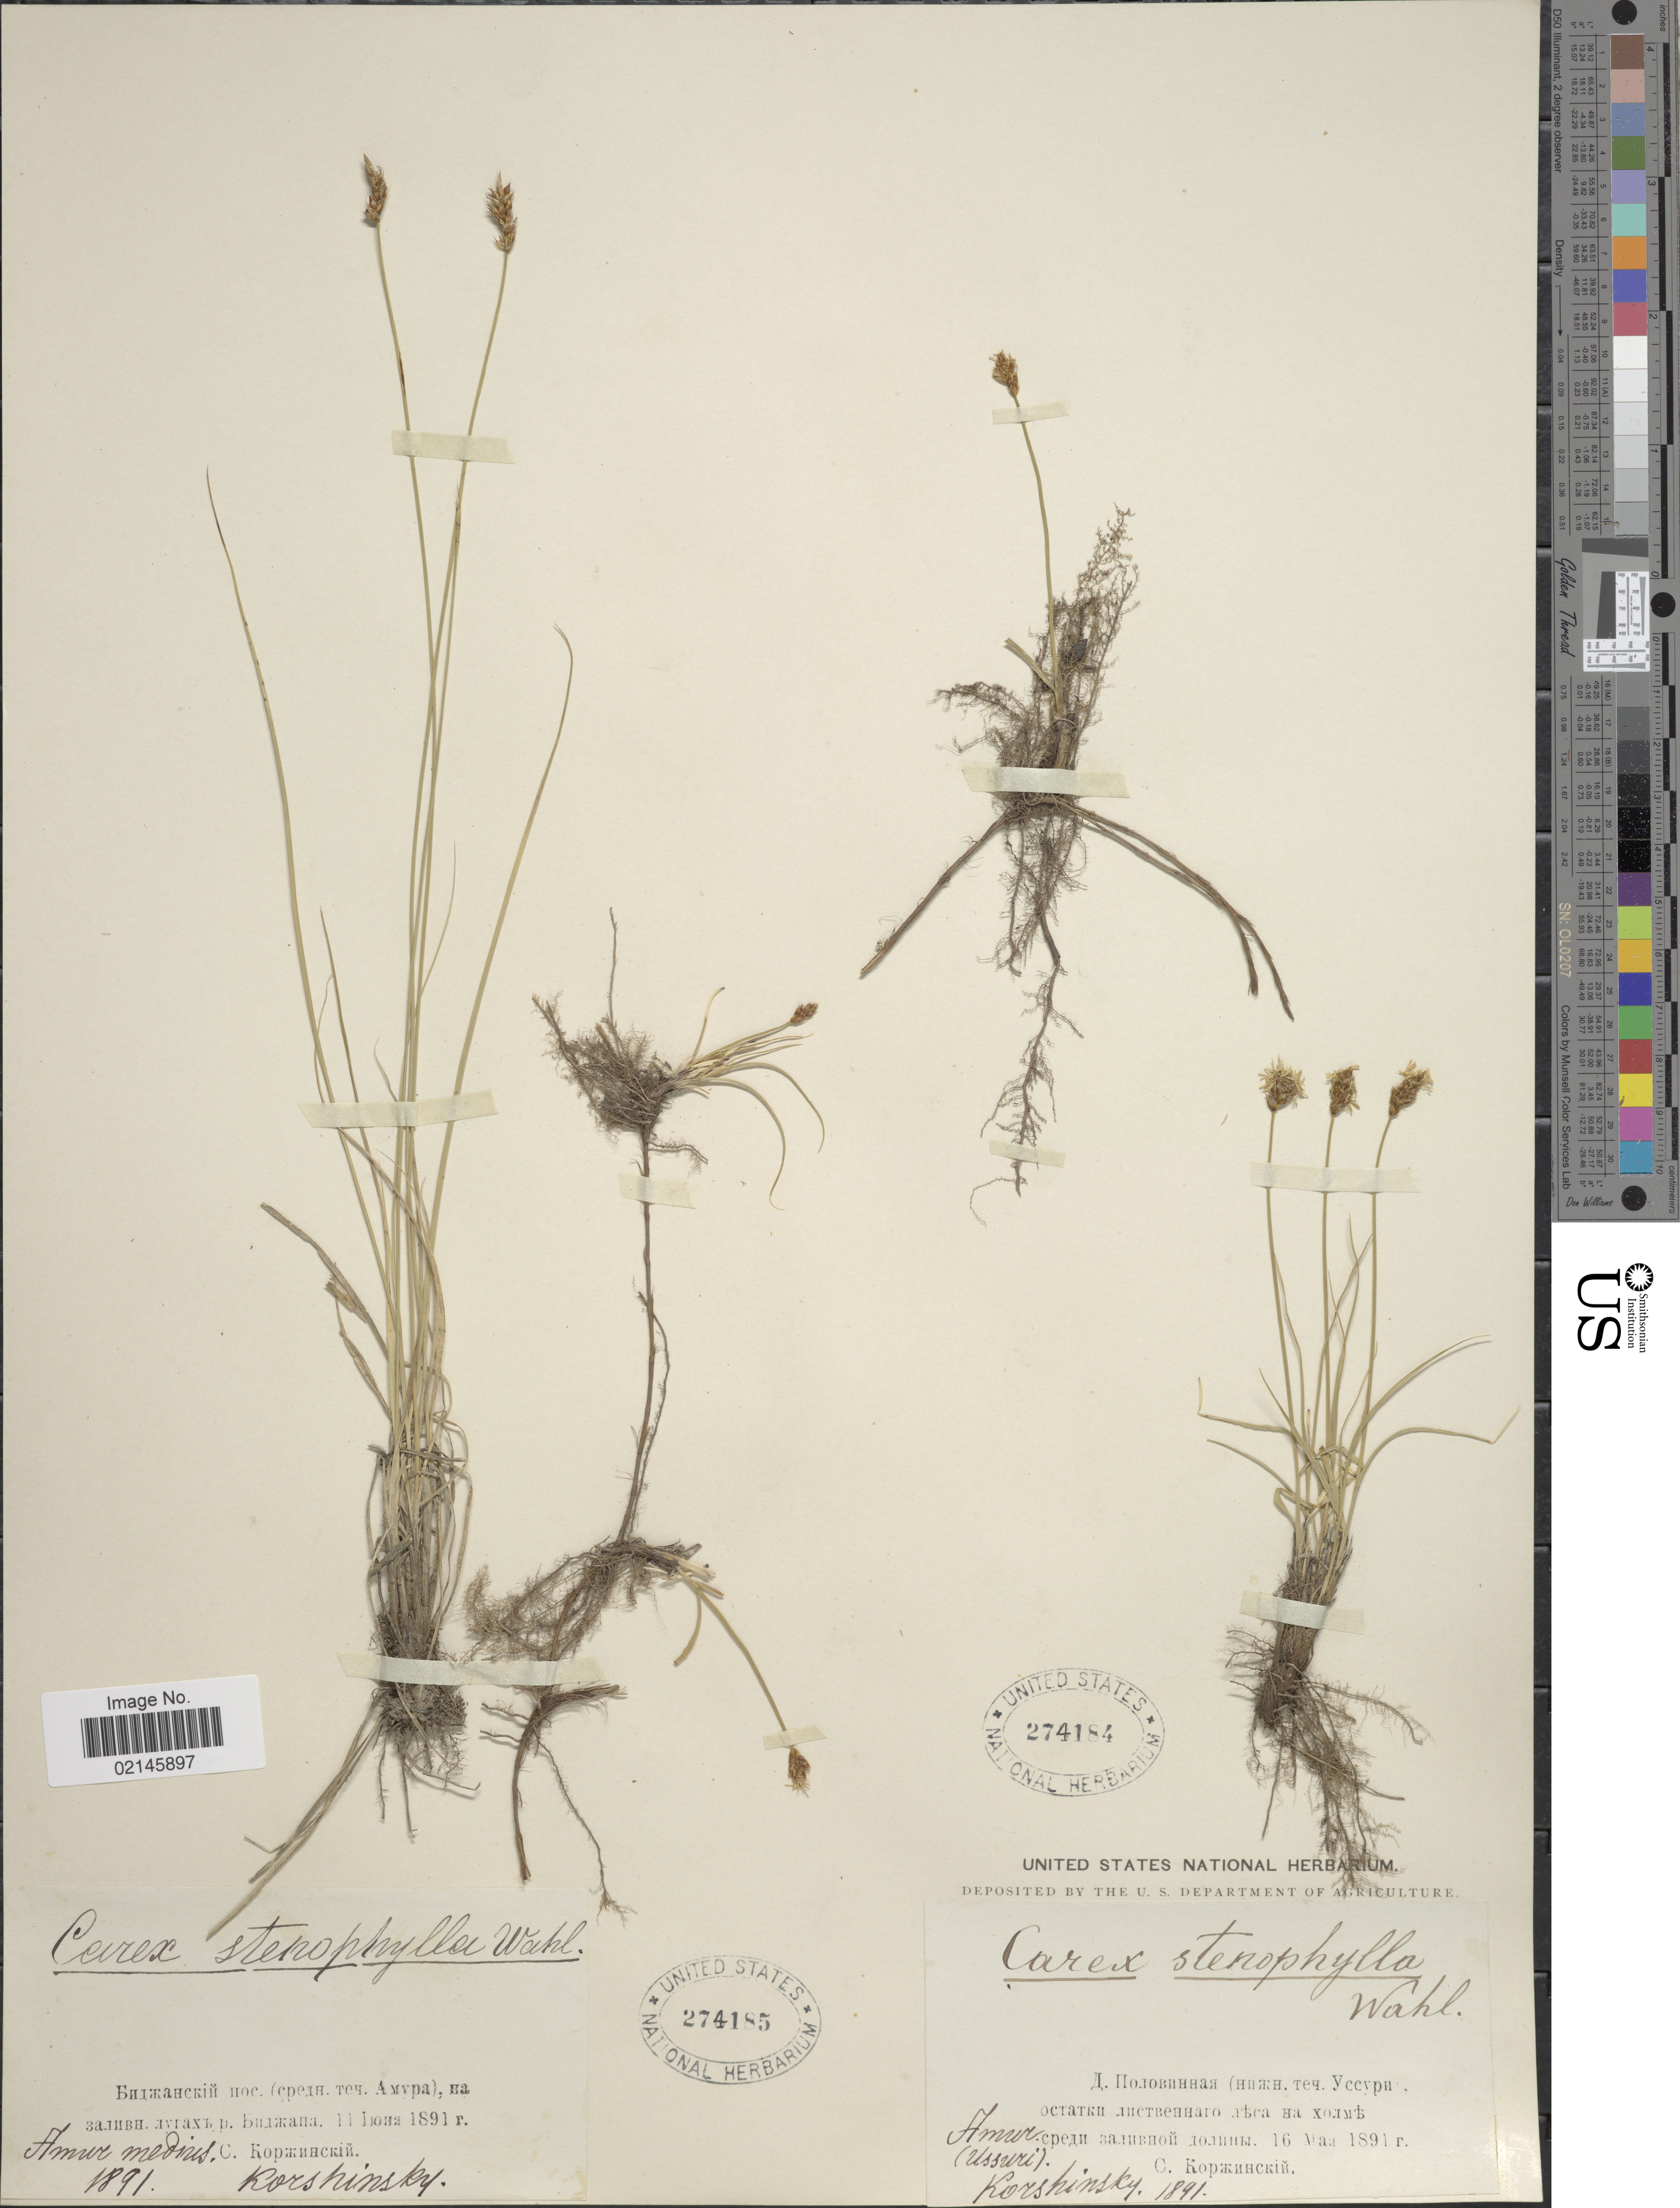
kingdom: Plantae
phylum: Tracheophyta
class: Liliopsida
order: Poales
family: Cyperaceae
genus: Carex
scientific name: Carex stenophylla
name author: Wahlenb.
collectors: S. Korzhinskiy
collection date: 1891-06-11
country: Russian Federation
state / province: Amur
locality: Bidzhansky Settlement (middle stream of the Amur) on flood meadows of the river Bidzhan. Amur medius.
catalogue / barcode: US 274185